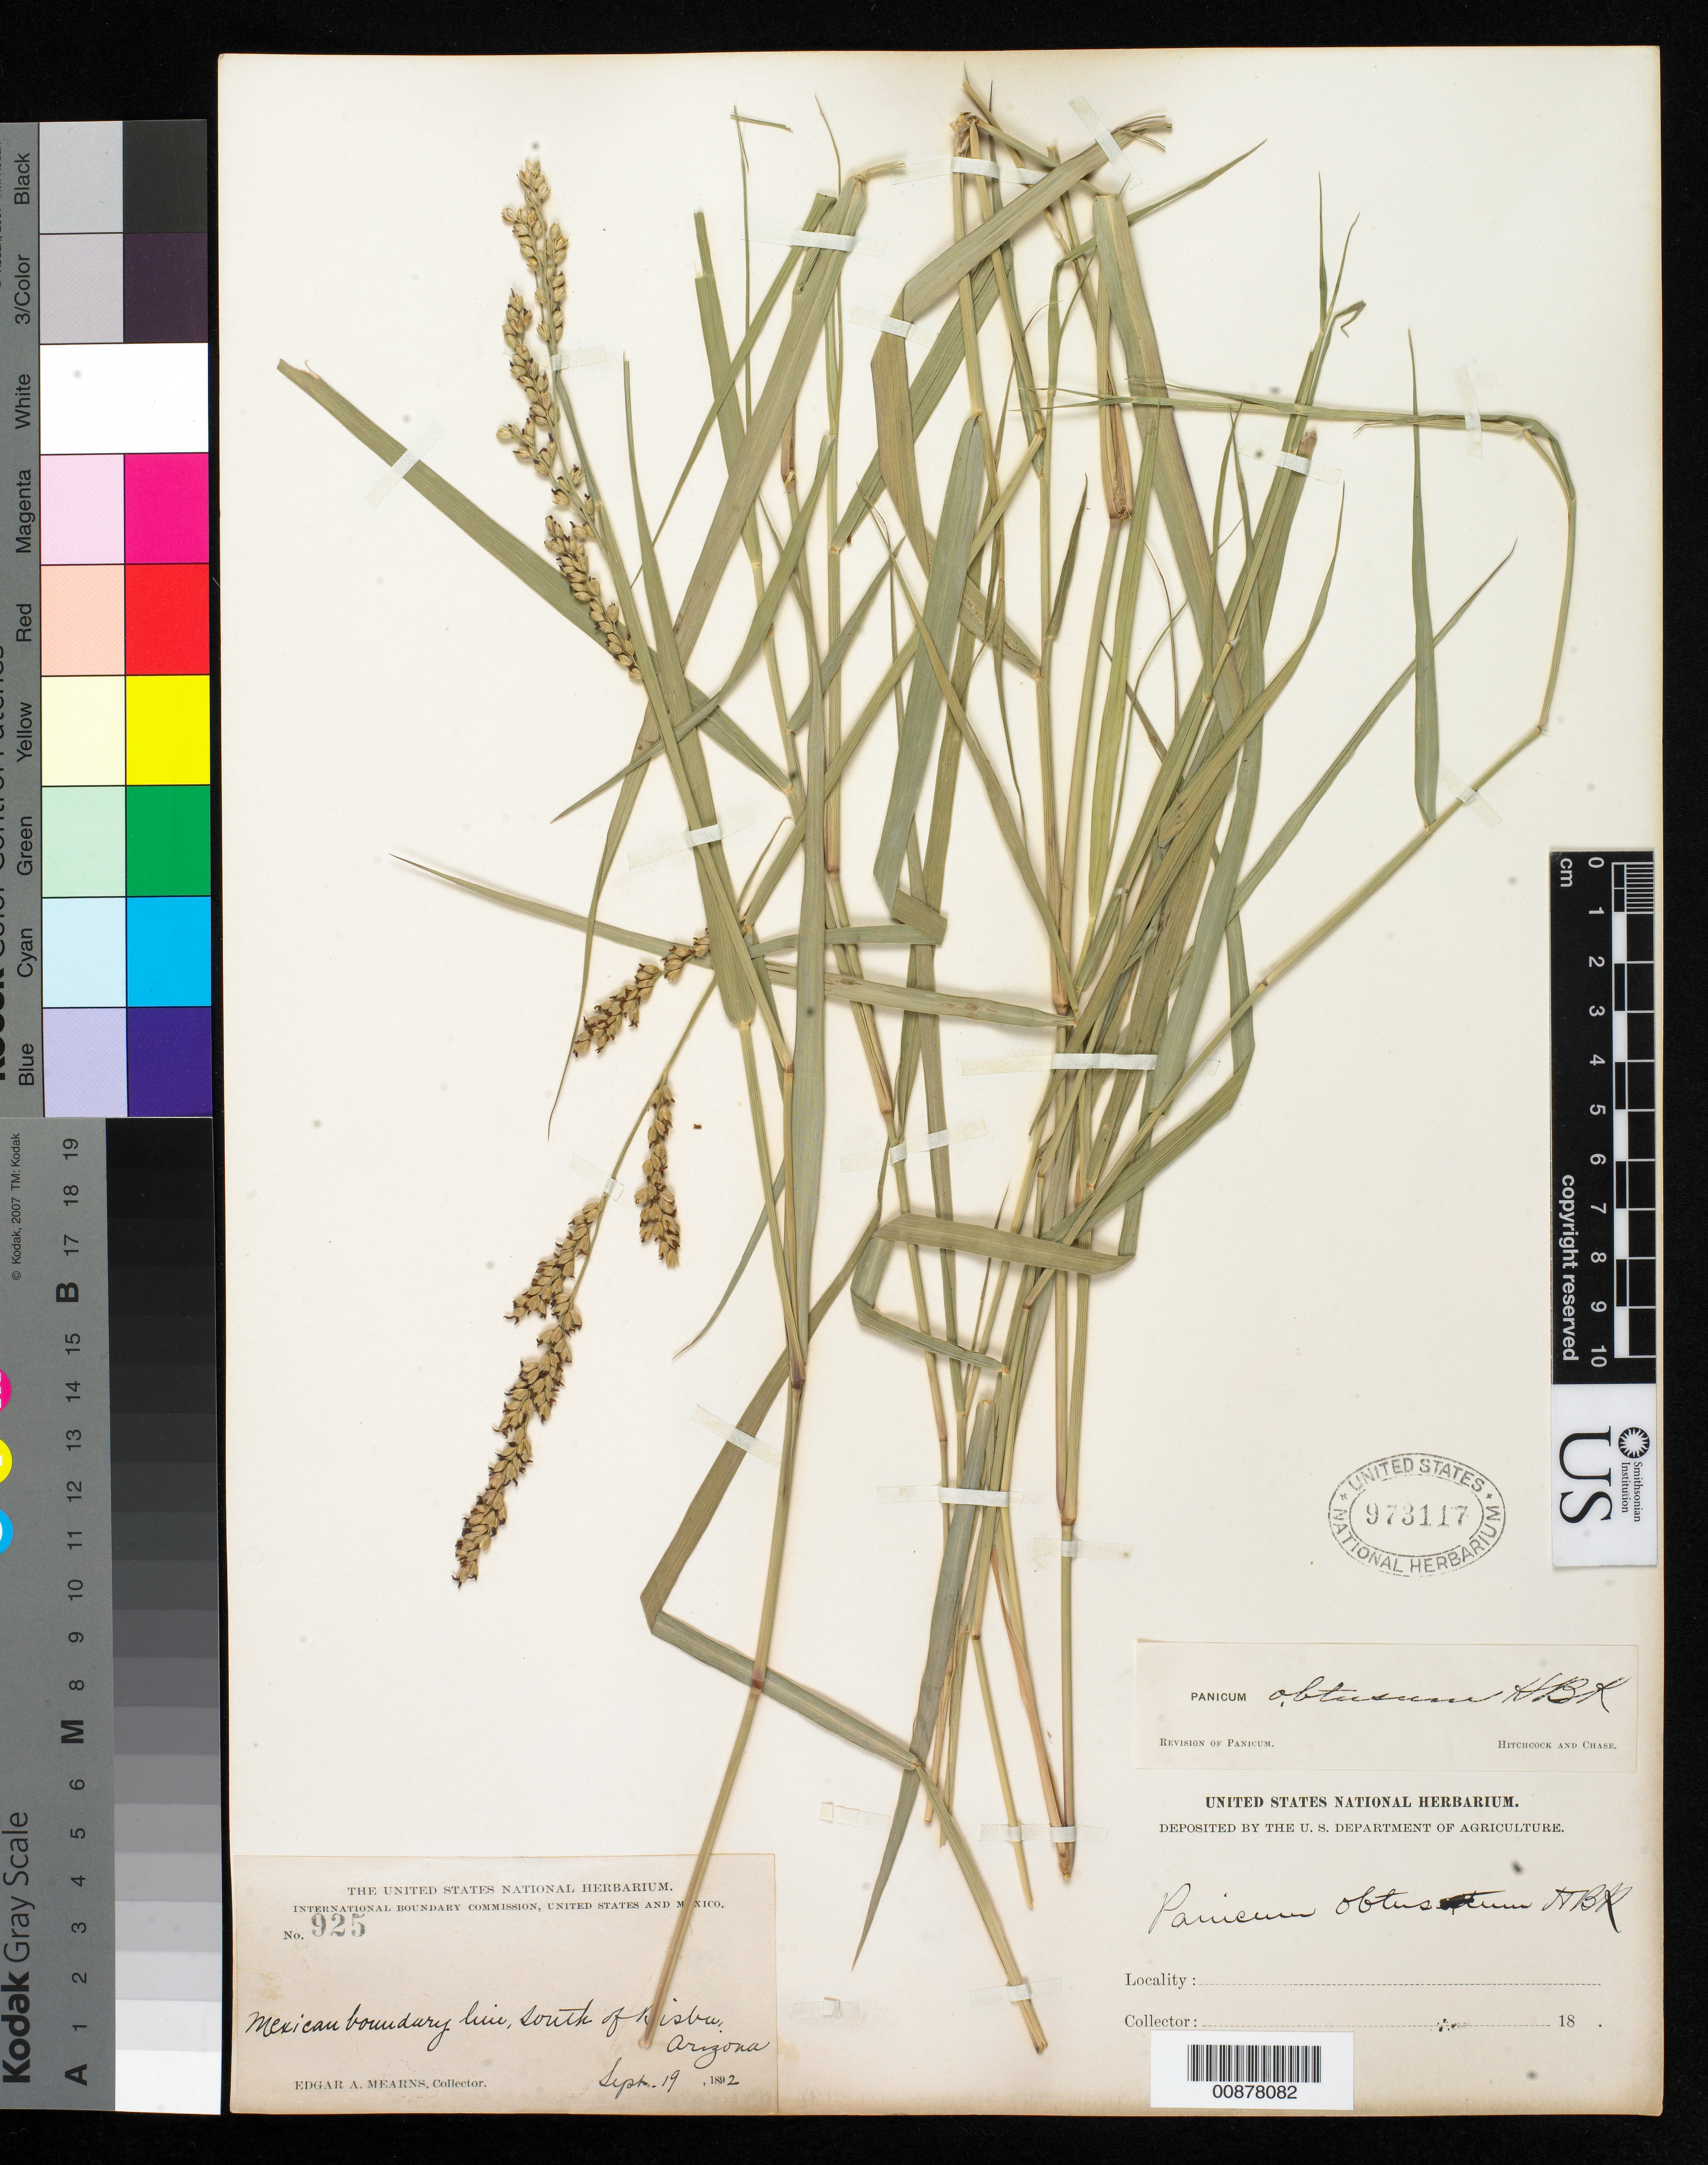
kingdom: Plantae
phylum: Tracheophyta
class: Liliopsida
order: Poales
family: Poaceae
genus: Panicum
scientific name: Panicum obtusum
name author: Kunth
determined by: Hitchcock, A. S.; Chase, [M.] A.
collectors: E. A. Mearns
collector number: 925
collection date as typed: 19 Sep 1892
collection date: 1892-09-19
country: United States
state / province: Arizona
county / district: Cochise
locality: Mexican Boundary Line, S of Bisbee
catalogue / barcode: US 973117